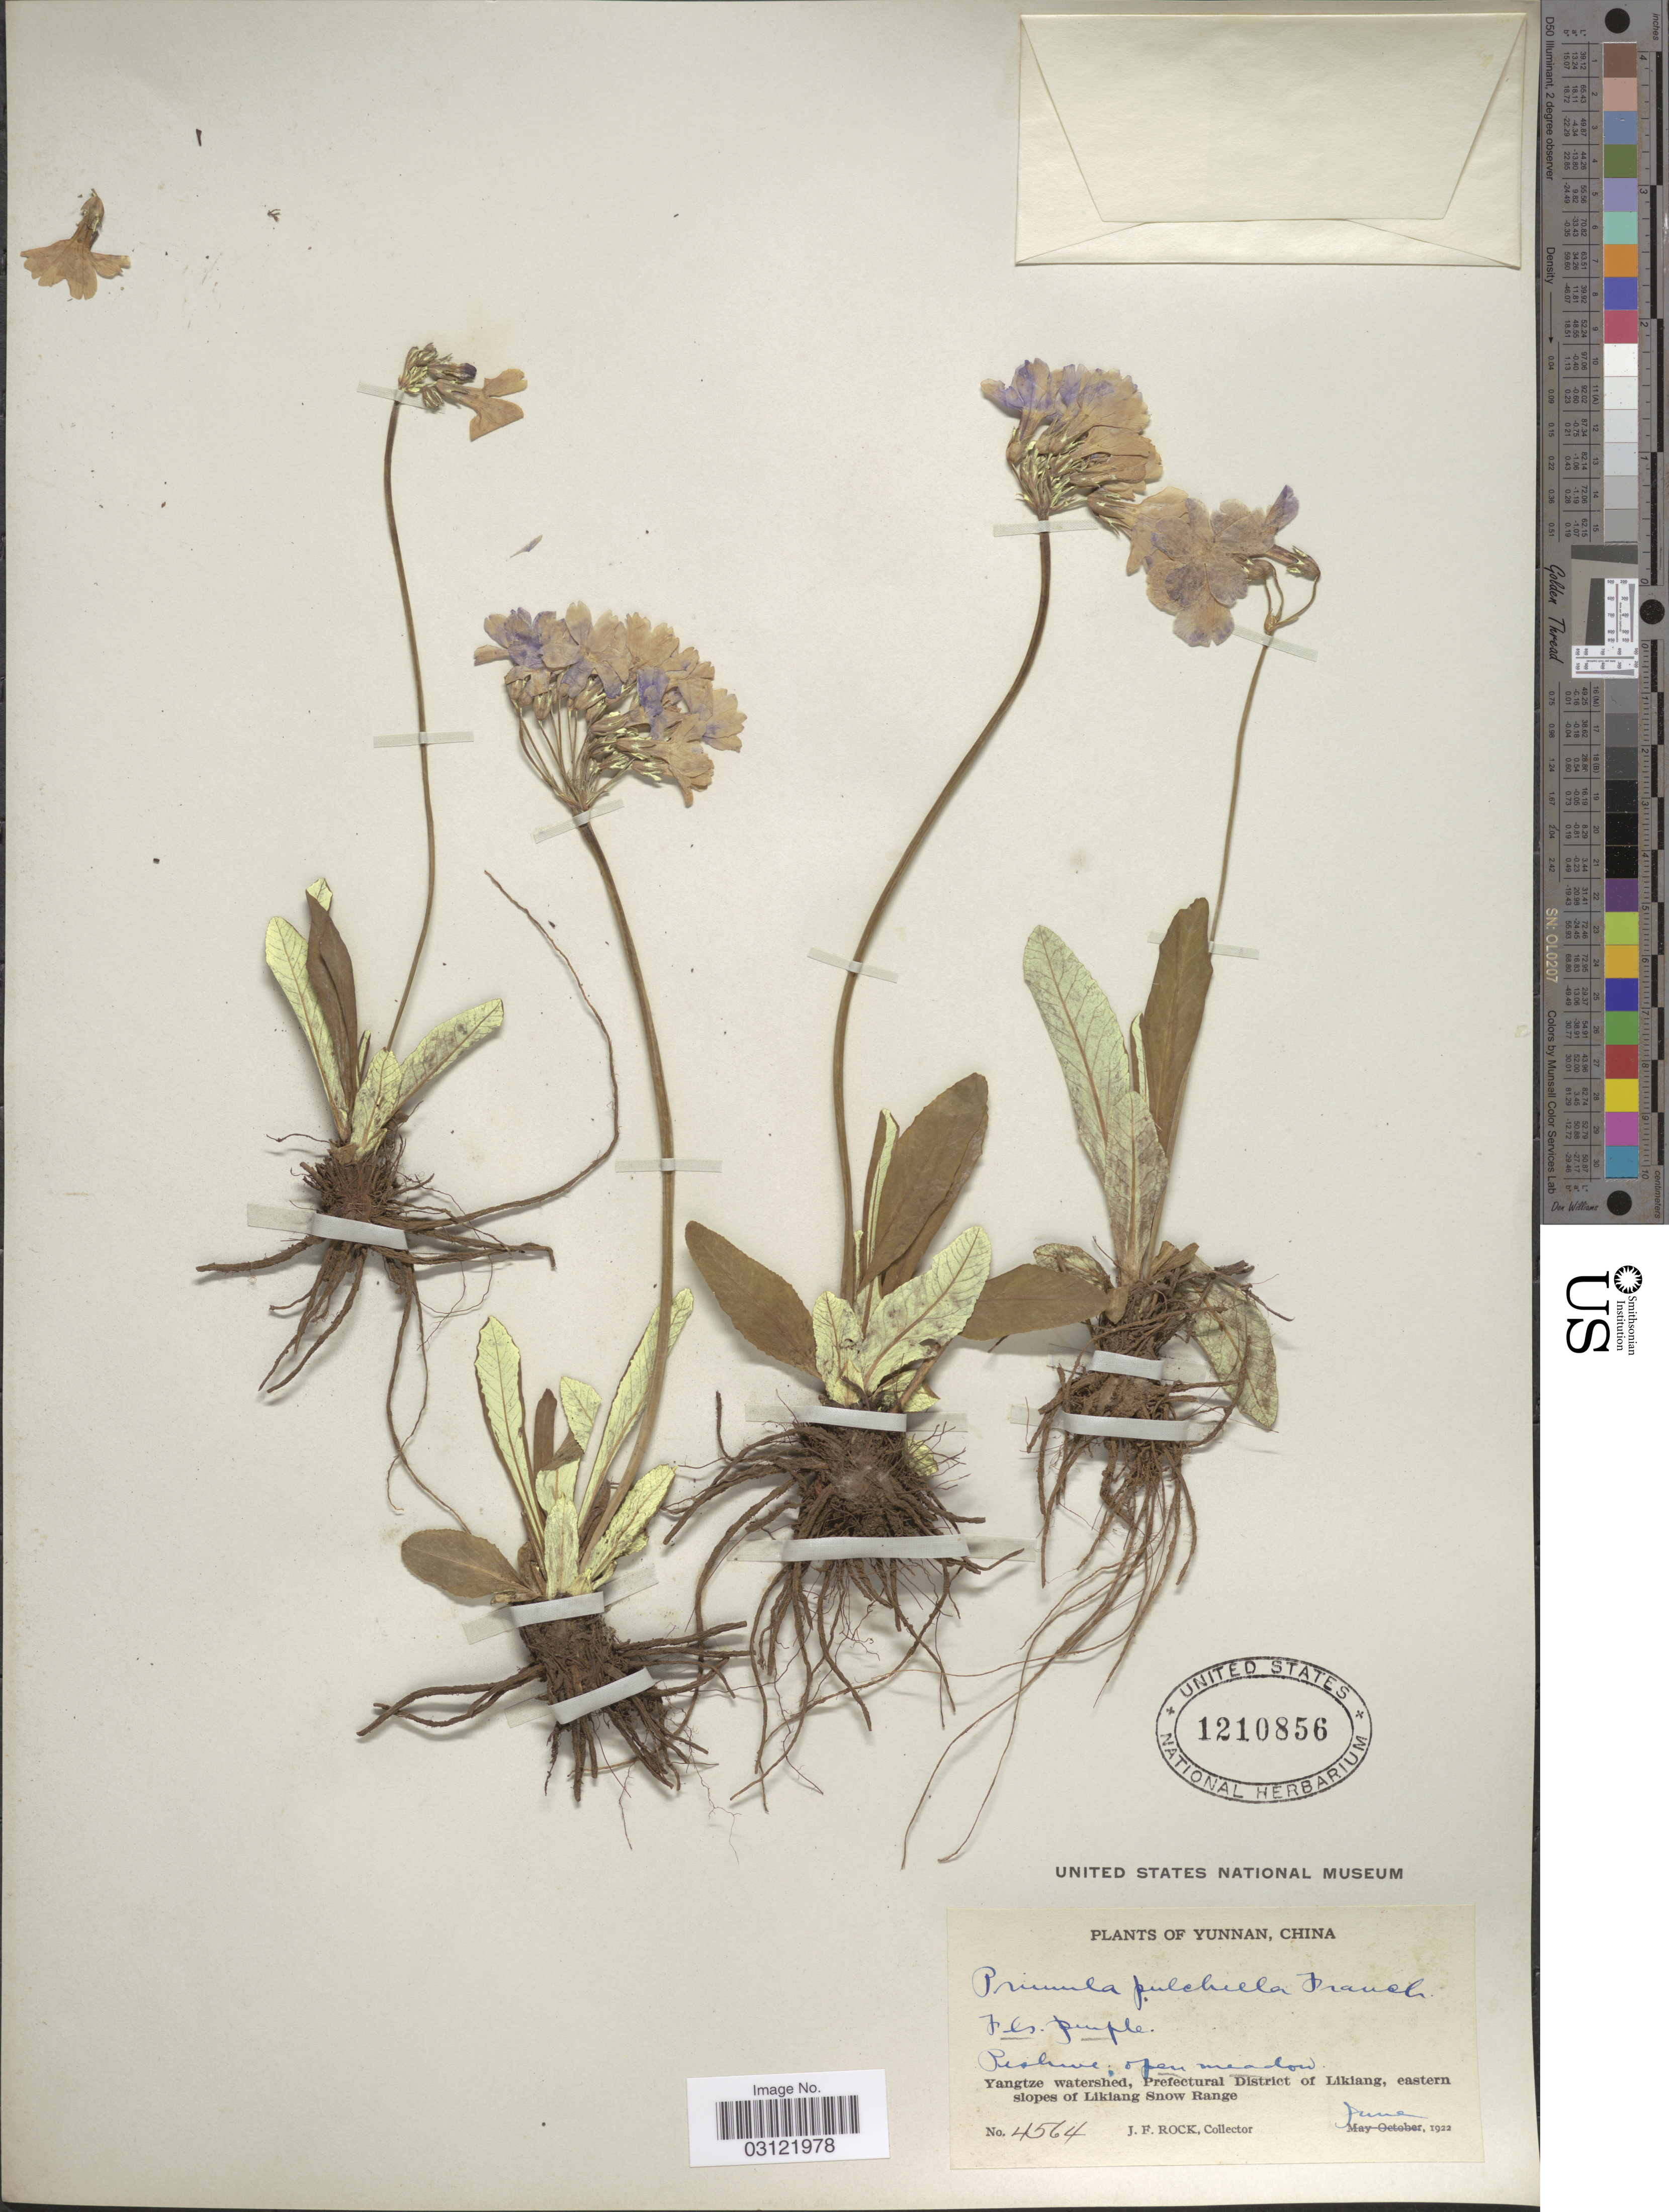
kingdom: Plantae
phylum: Tracheophyta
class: Magnoliopsida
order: Ericales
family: Primulaceae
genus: Primula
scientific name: Primula pulchella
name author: Franch.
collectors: J. Rock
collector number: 4564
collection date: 1922-06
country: China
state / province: Yunnan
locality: Yangtze watershed, Prefectural District of Likiang, eastern slopes of Likiang Snow Range.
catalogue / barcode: US 1210856